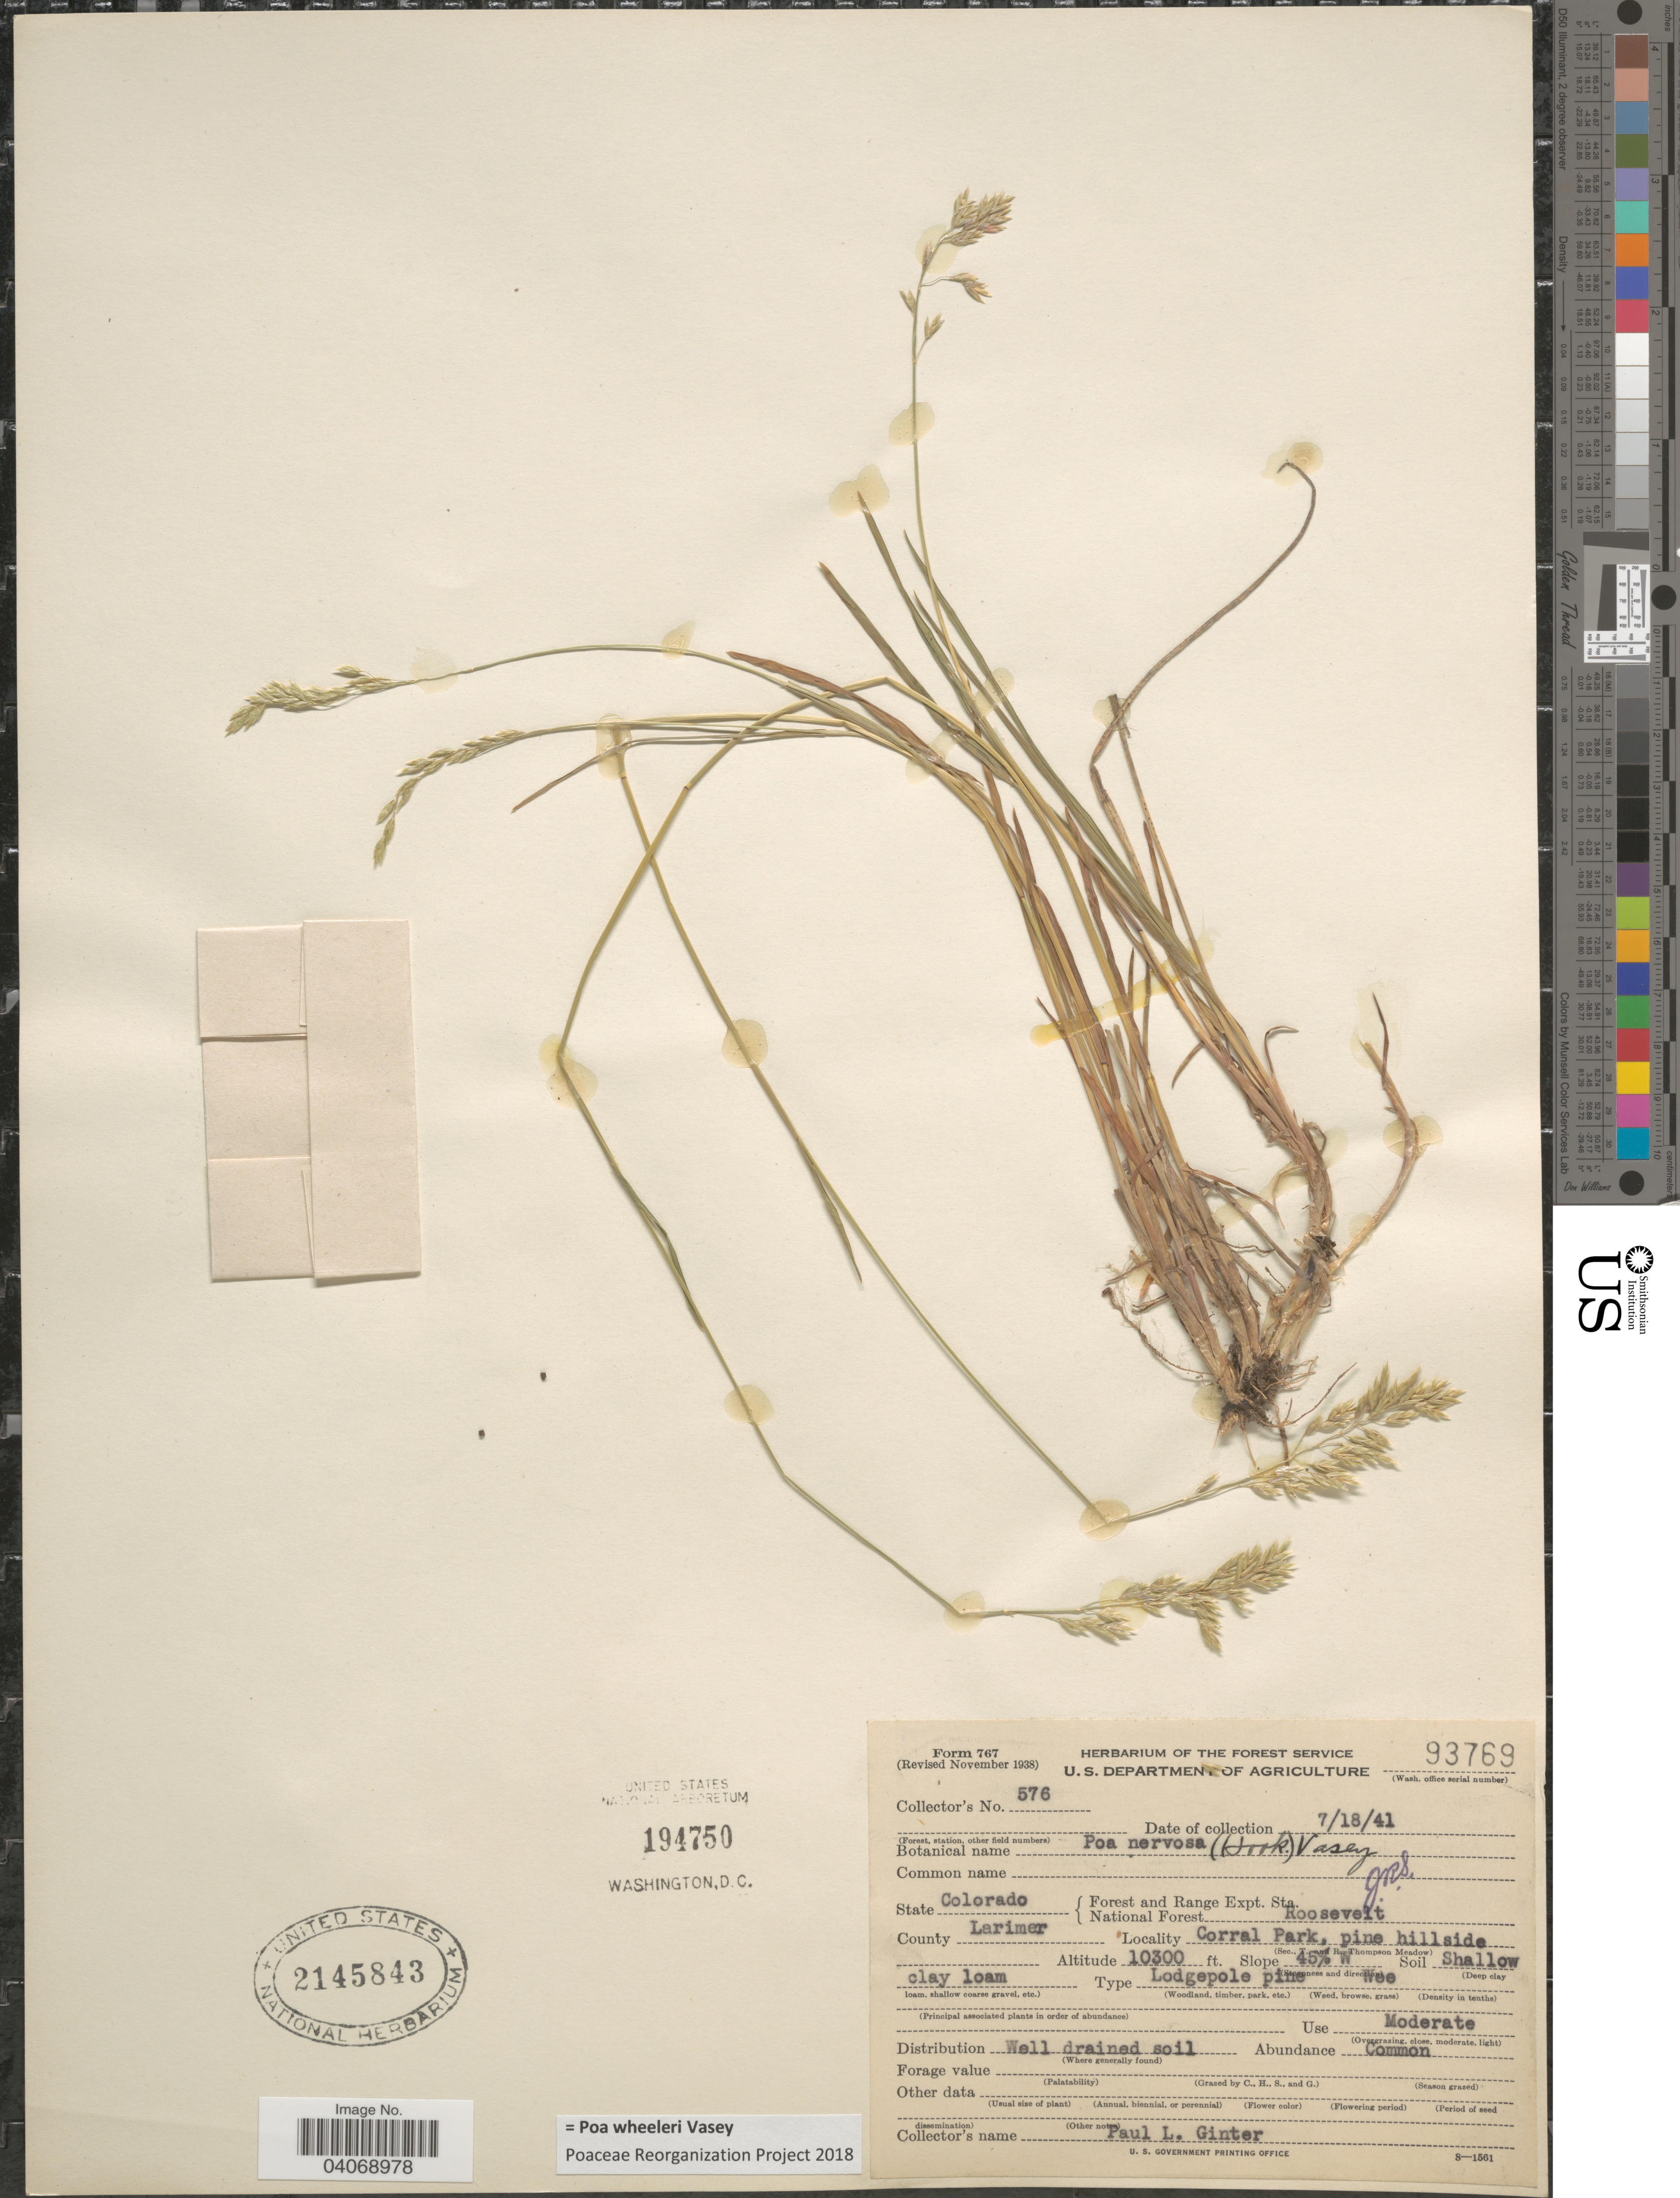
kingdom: Plantae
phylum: Tracheophyta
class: Liliopsida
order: Poales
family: Poaceae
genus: Poa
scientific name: Poa wheeleri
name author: Vasey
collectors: P. Ginter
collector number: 576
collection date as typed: Transcribed d/m/y: 18/7/41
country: United States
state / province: Colorado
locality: Forest and Range Expt. Sta. National Forest Roosevelt. County Larimer. Corral Park, pine hillside.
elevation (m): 3139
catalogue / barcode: US 2145843